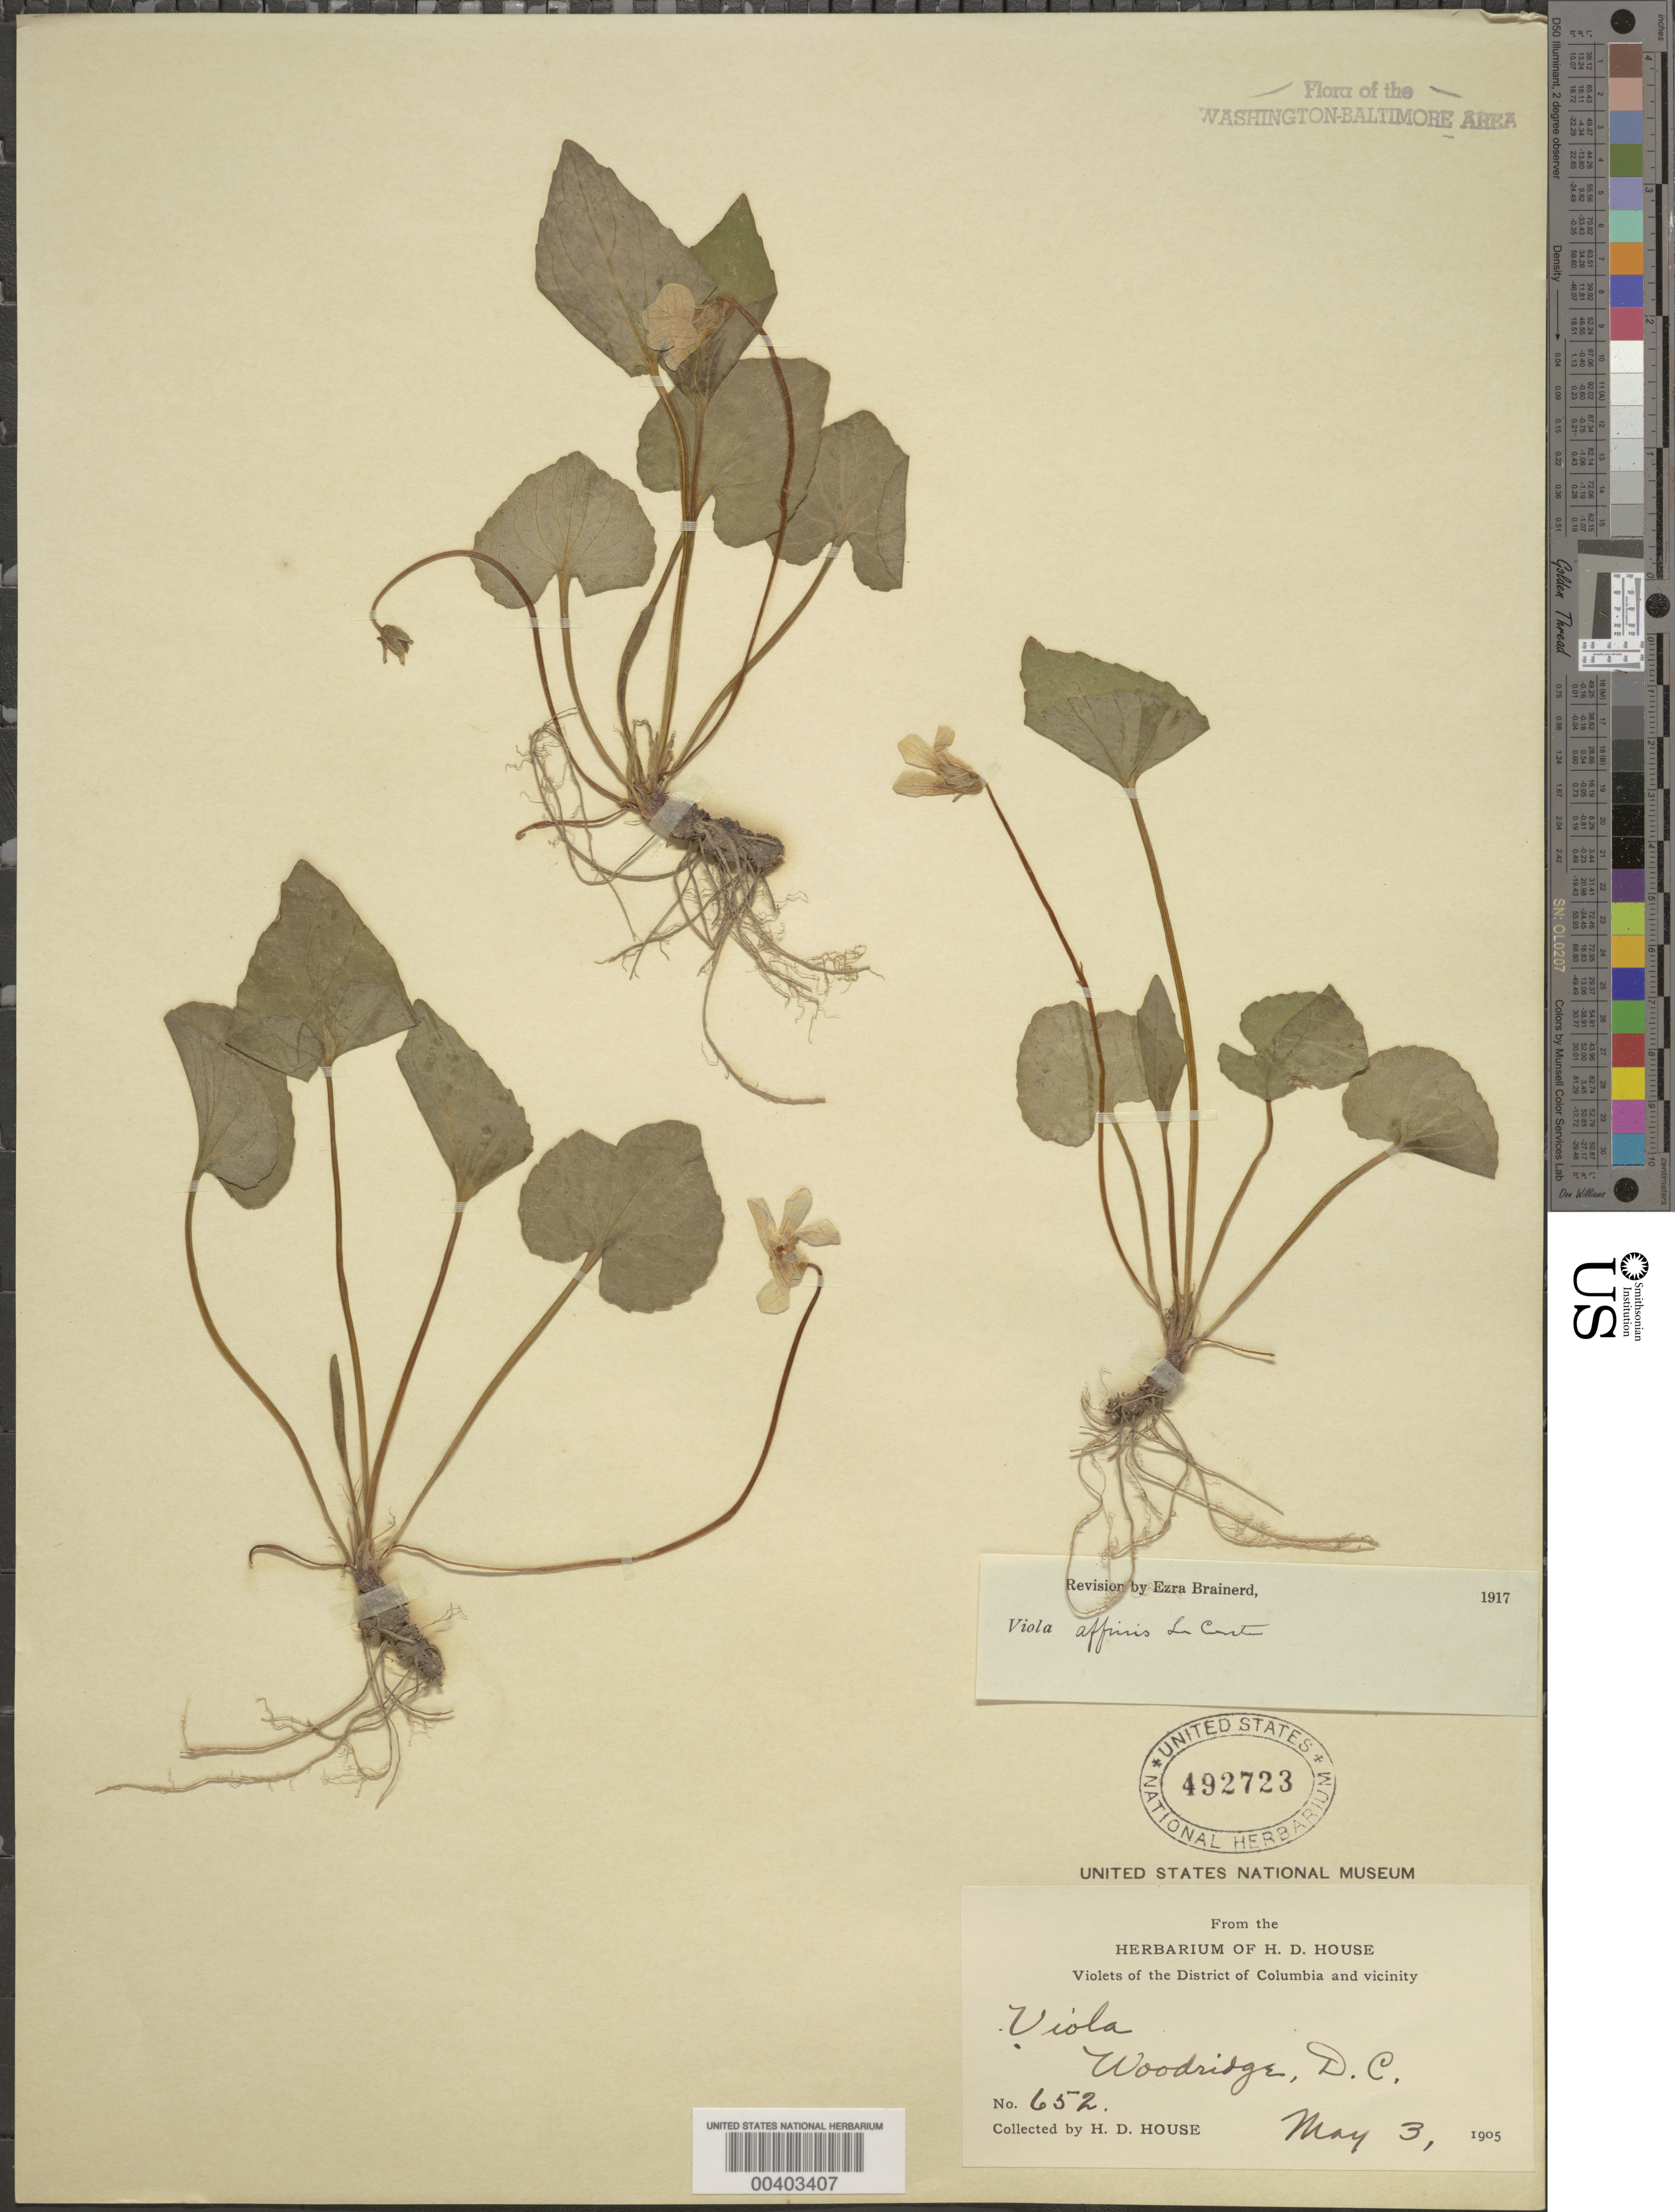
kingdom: Plantae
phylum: Tracheophyta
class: Magnoliopsida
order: Malpighiales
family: Violaceae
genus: Viola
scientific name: Viola sororia var. affinis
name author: (LeConte) McKinney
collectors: H. D. House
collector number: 652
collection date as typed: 03 May 1905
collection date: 1905-05-03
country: United States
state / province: District of Columbia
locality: Woodridge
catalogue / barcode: US 492723